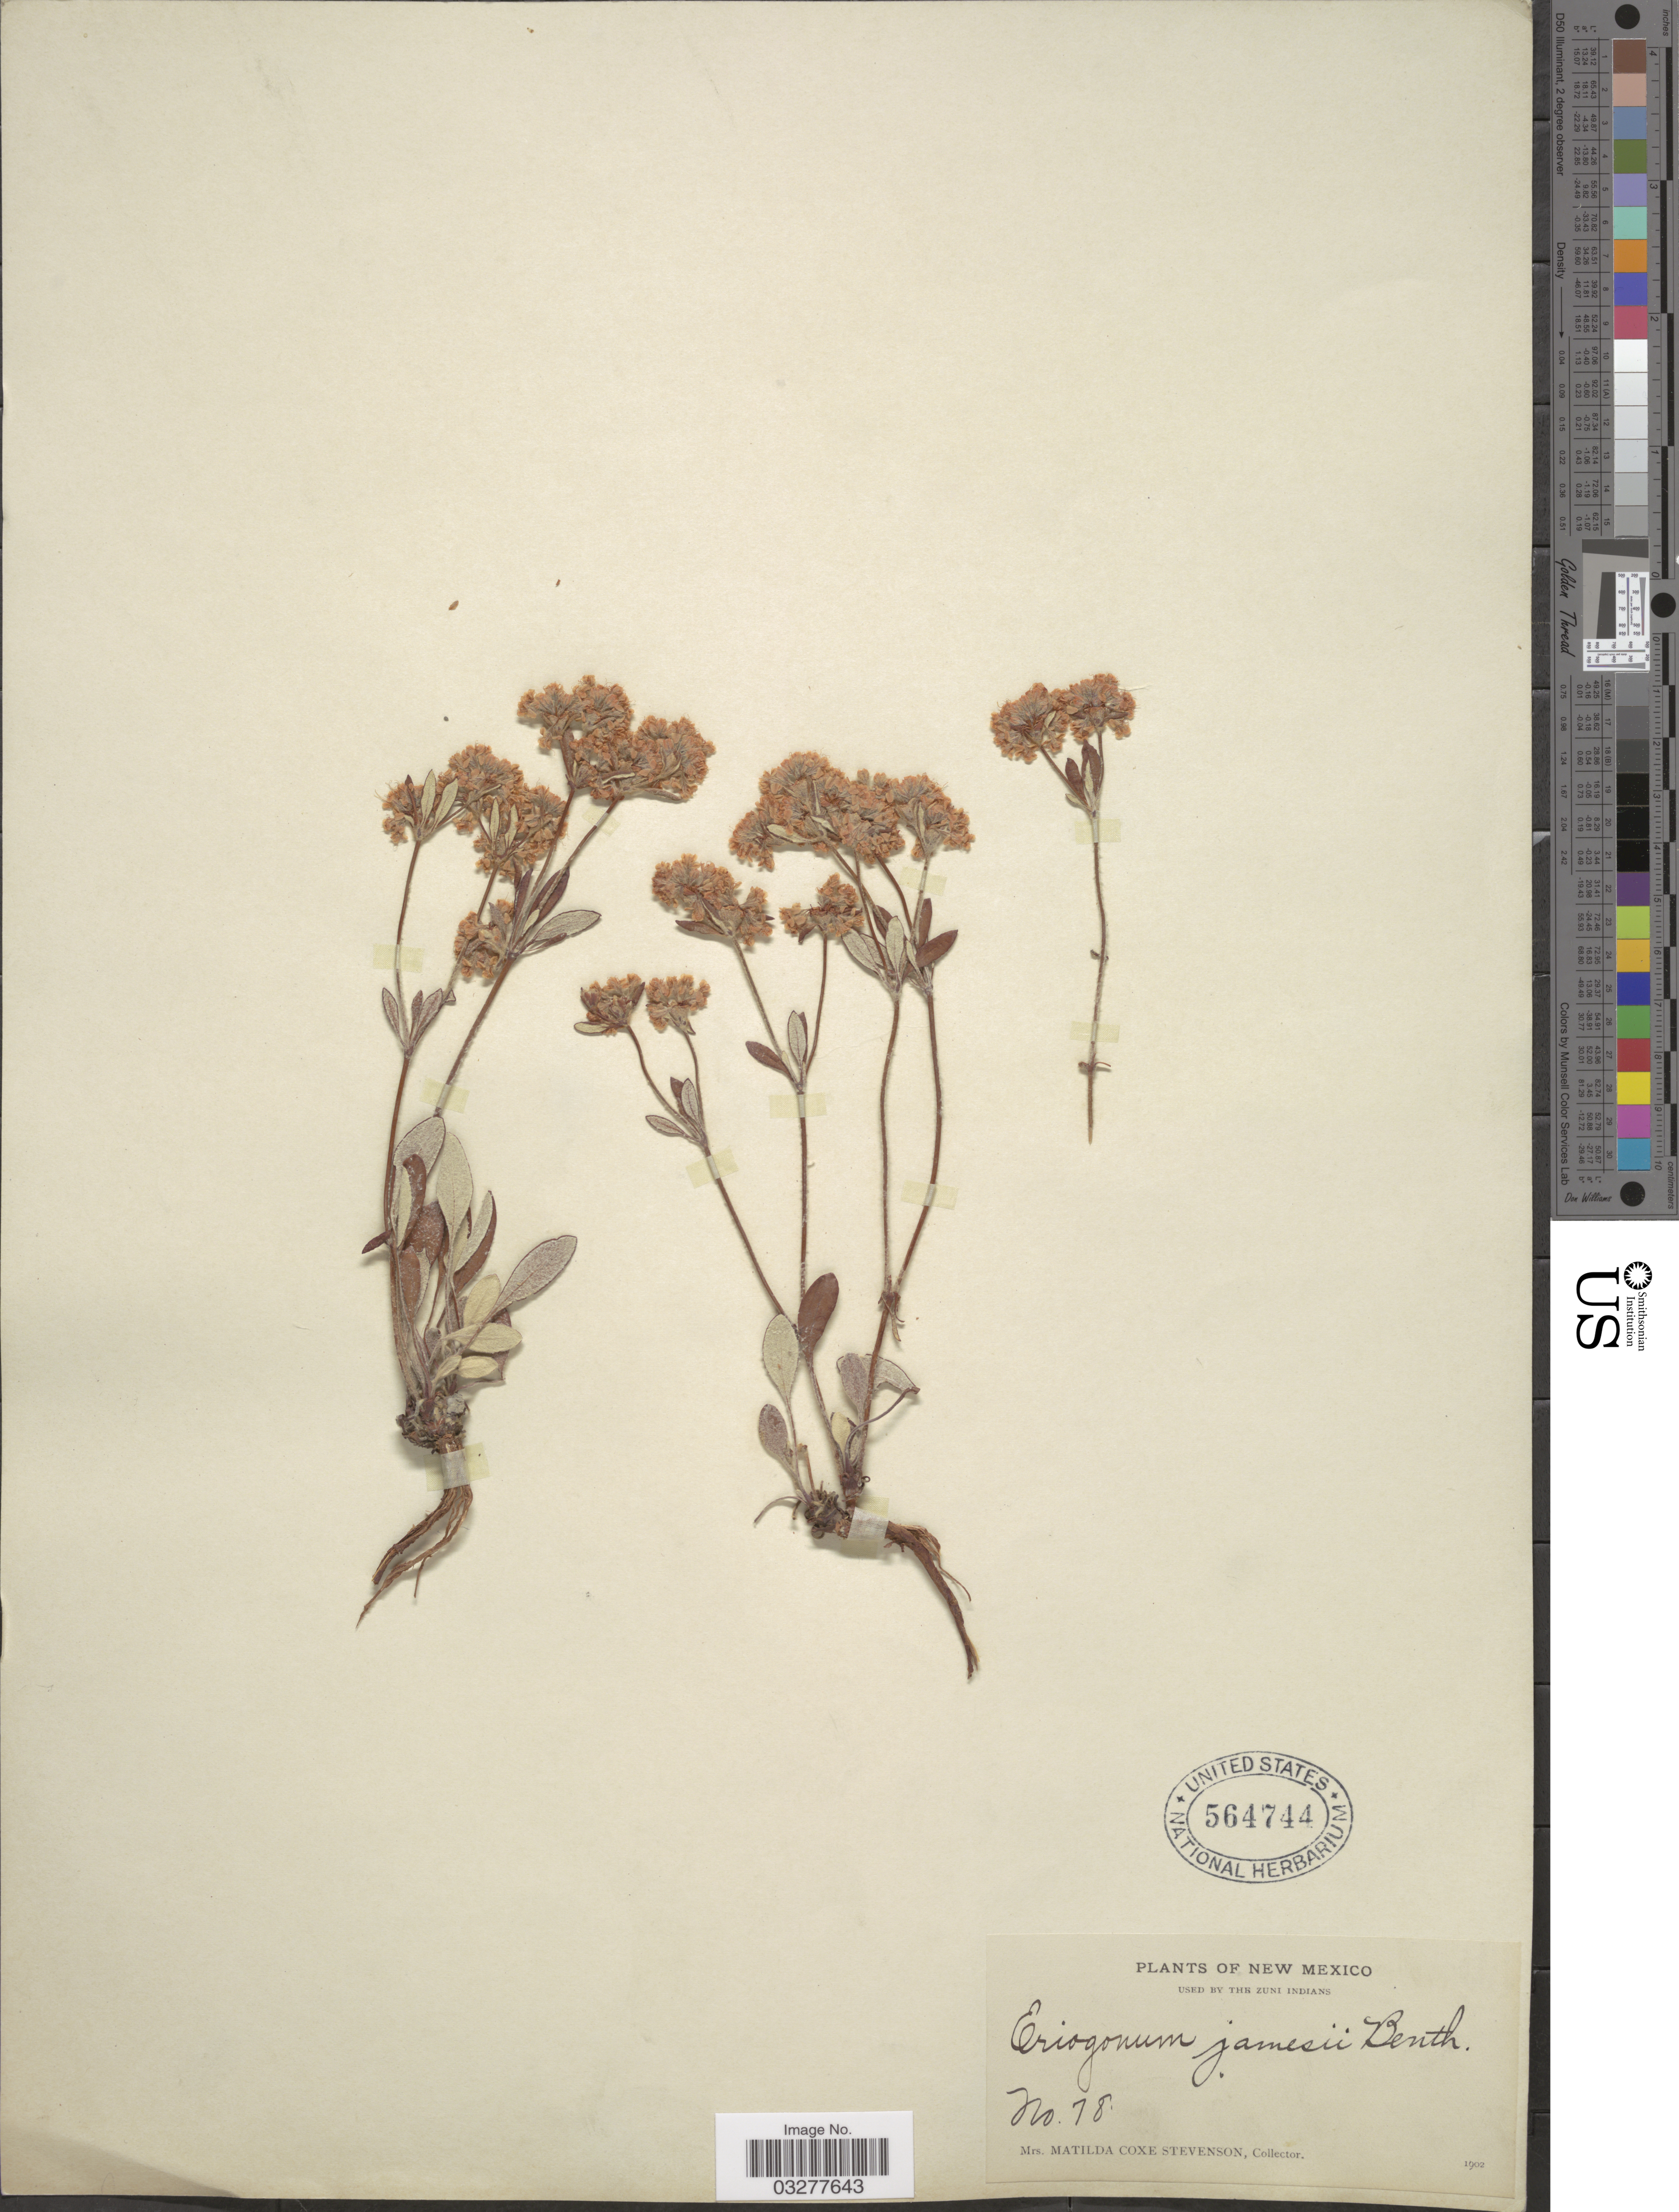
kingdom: Plantae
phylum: Tracheophyta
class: Magnoliopsida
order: Caryophyllales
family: Polygonaceae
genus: Eriogonum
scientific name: Eriogonum jamesii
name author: Benth.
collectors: M. Stevenson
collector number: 78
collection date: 1902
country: United States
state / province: New Mexico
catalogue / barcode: US 564744